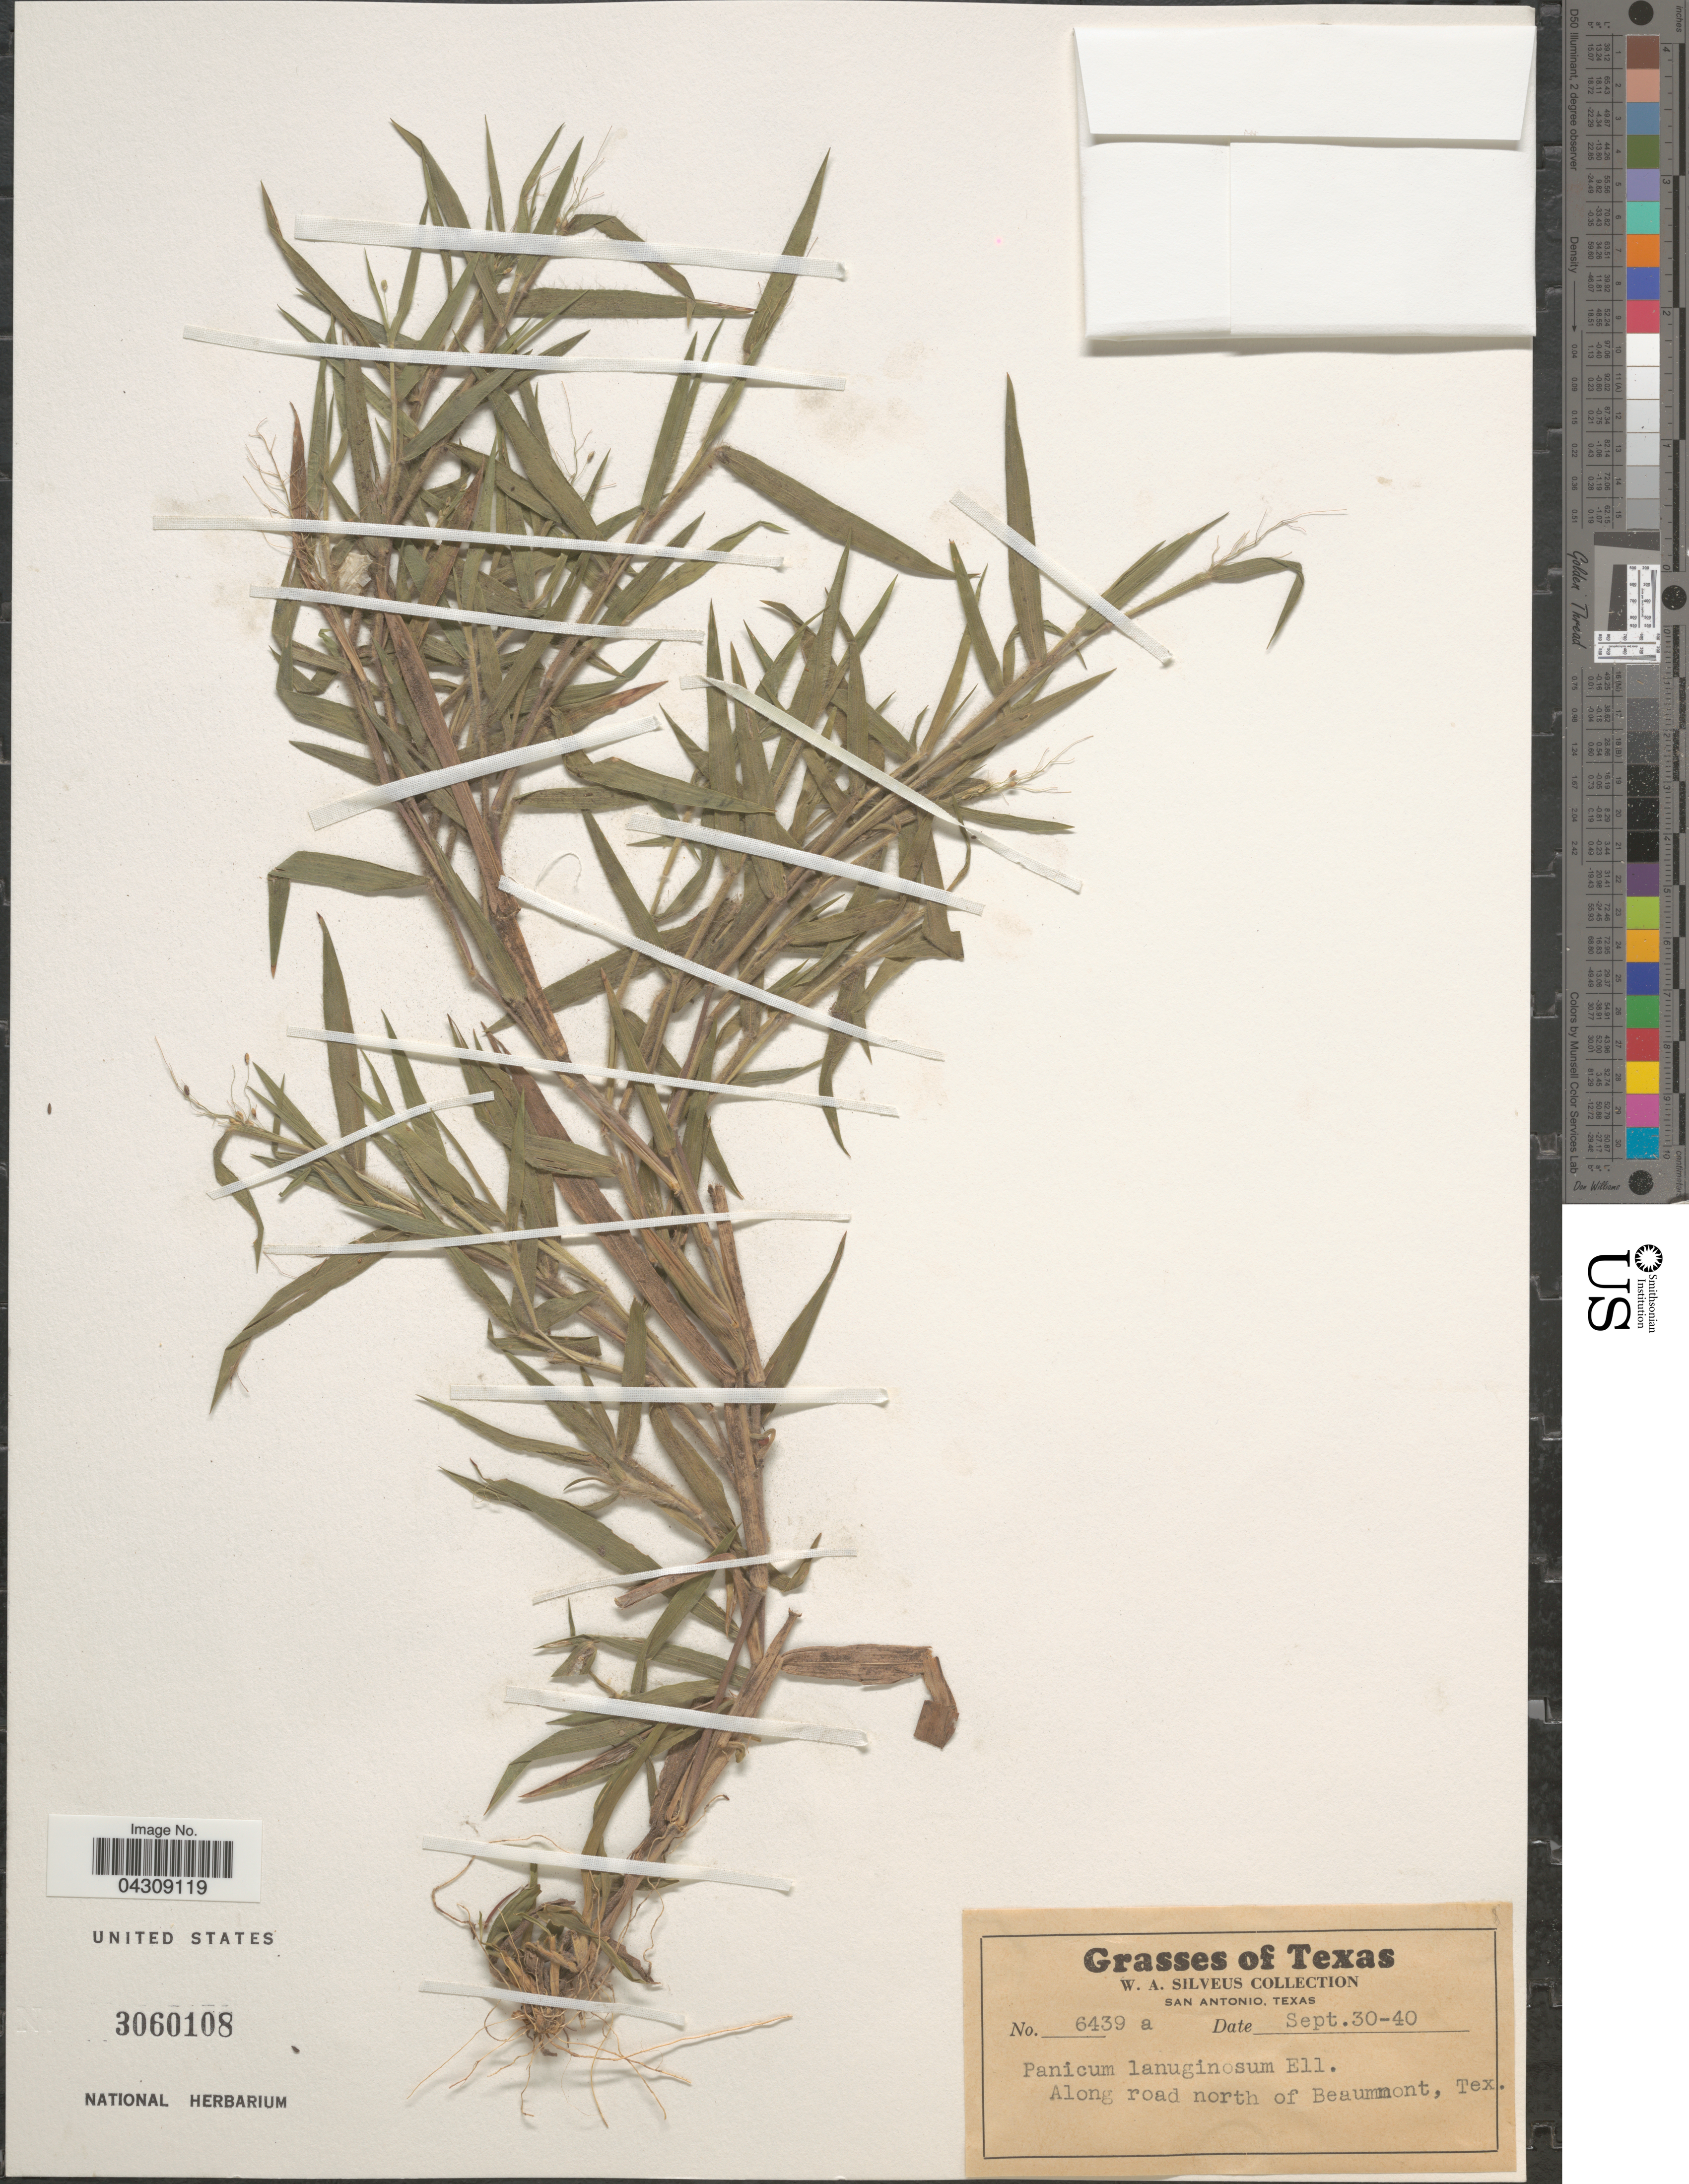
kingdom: Plantae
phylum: Tracheophyta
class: Liliopsida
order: Poales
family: Poaceae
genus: Dichanthelium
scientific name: Dichanthelium acuminatum var. acuminatum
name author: (Sw.) Gould & C.A. Clark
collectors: W. Silveus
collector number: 6439a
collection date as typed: Transcribed d/m/y: 30/9/40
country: United States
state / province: Texas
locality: Along road north of Beaummont.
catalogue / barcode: US 3060108